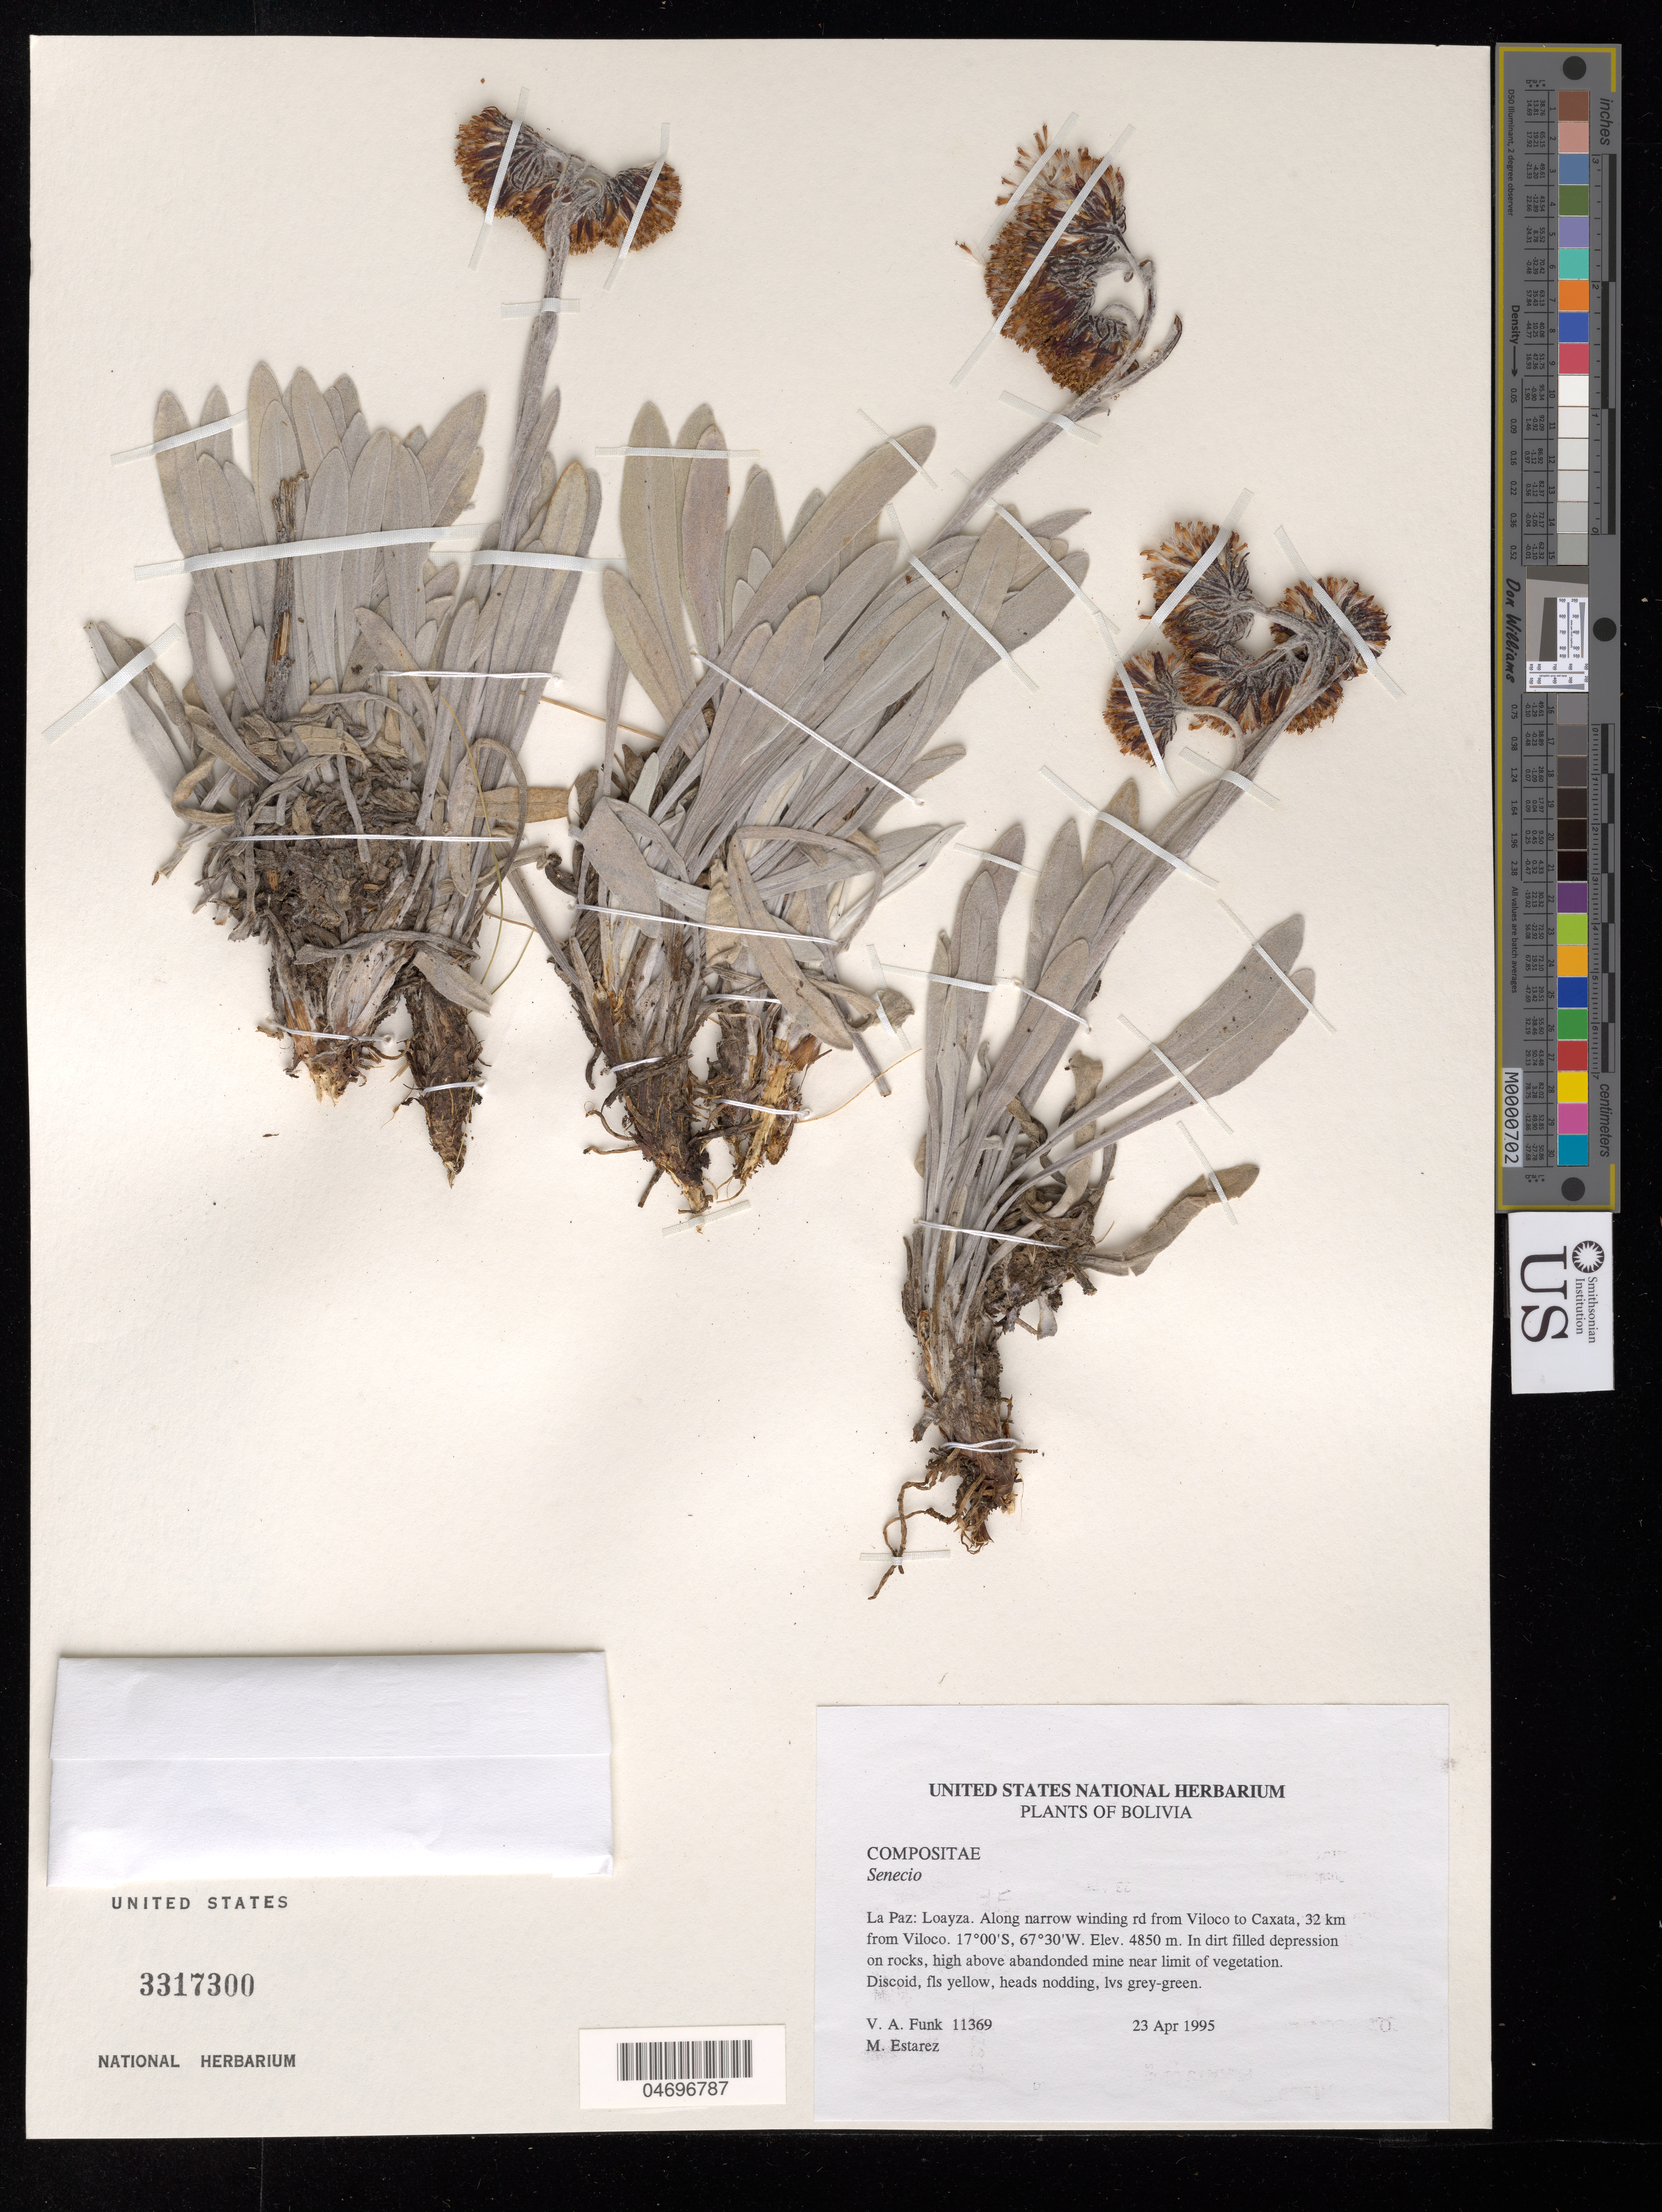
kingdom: Plantae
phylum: Tracheophyta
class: Magnoliopsida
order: Asterales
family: Asteraceae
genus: Senecio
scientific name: Senecio sp.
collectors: M. Estarez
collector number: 11369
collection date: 1995-04-23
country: Bolivia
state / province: La Paz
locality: Along narrow winding road from Viloco to Caxata, 32 km from Viloco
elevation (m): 4850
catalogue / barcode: US 3317300